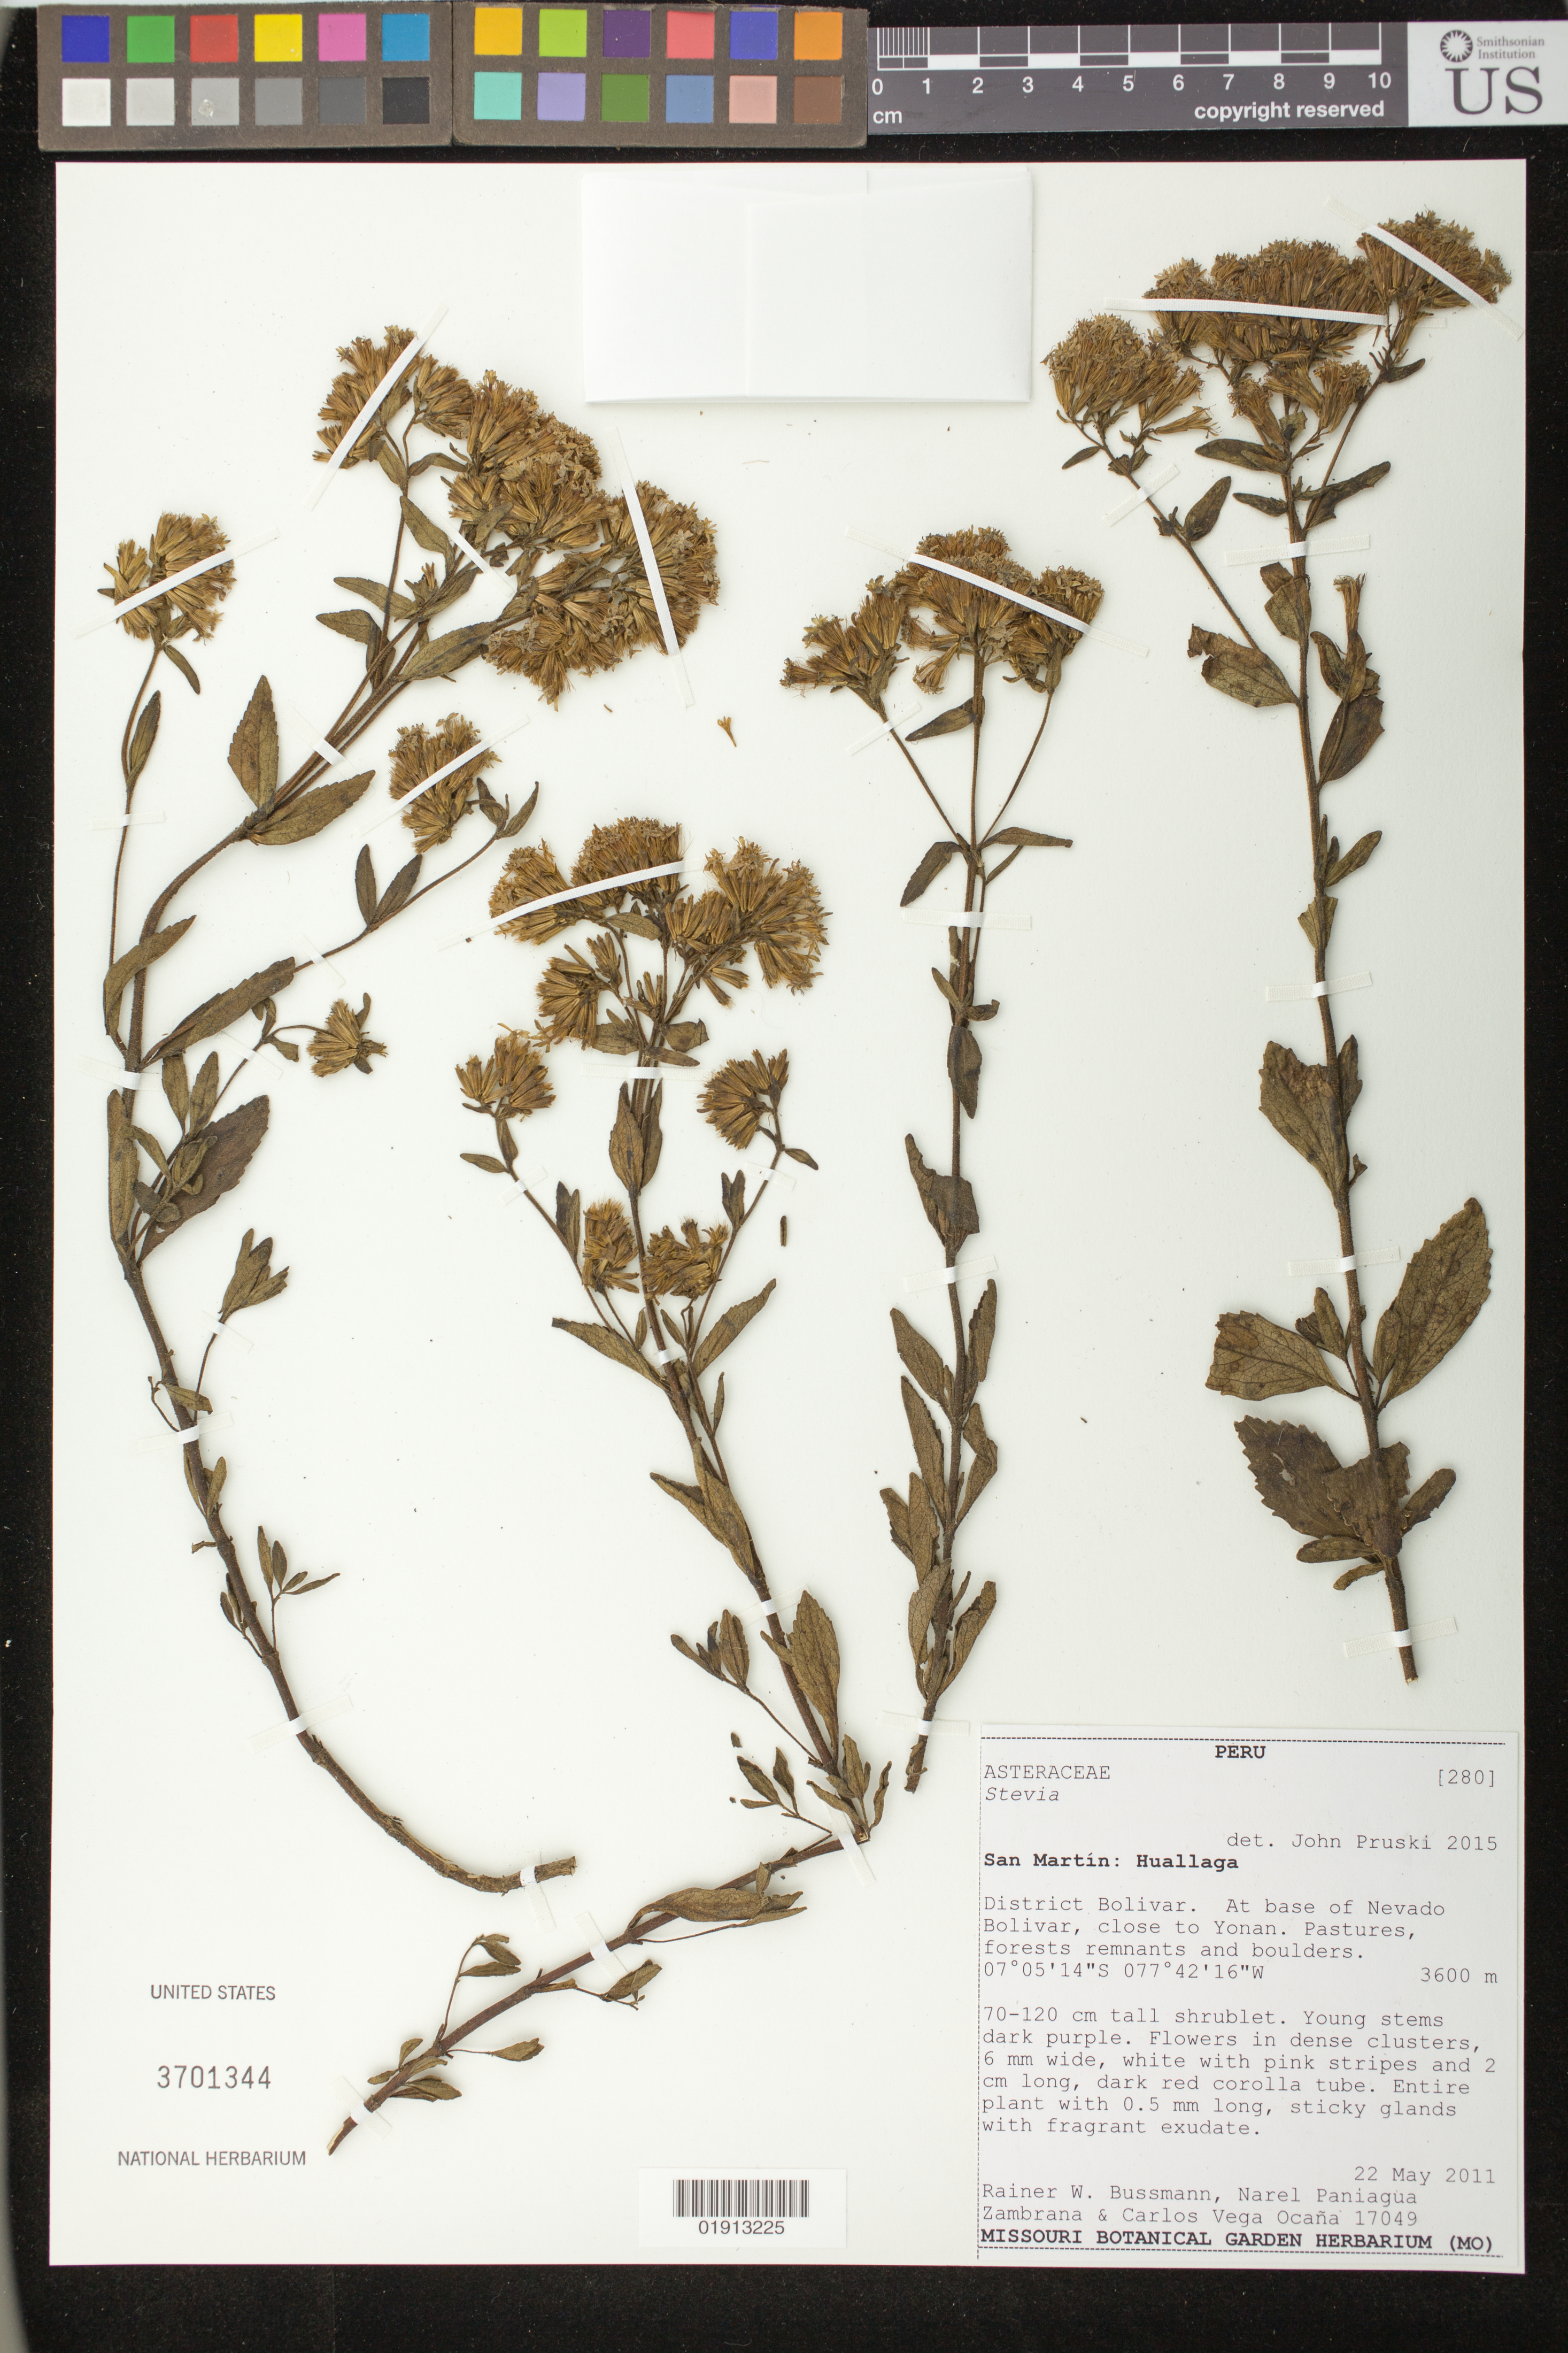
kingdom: Plantae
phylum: Tracheophyta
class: Magnoliopsida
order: Asterales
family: Asteraceae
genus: Stevia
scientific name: Stevia sp.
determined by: Pruski, J. F.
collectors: R. W. Bussmann, N. Paniagua Zambrana & C. Vega Ocaña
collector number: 17049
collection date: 2011-05-22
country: Peru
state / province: La Libertad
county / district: Bolívar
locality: District Bolivar. At base of Nevado Bolivar, close to Yonan.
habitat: Pastures, forests remnants and boulders.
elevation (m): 3600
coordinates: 7 05 14 S, 77 42 16 W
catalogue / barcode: US 3701344